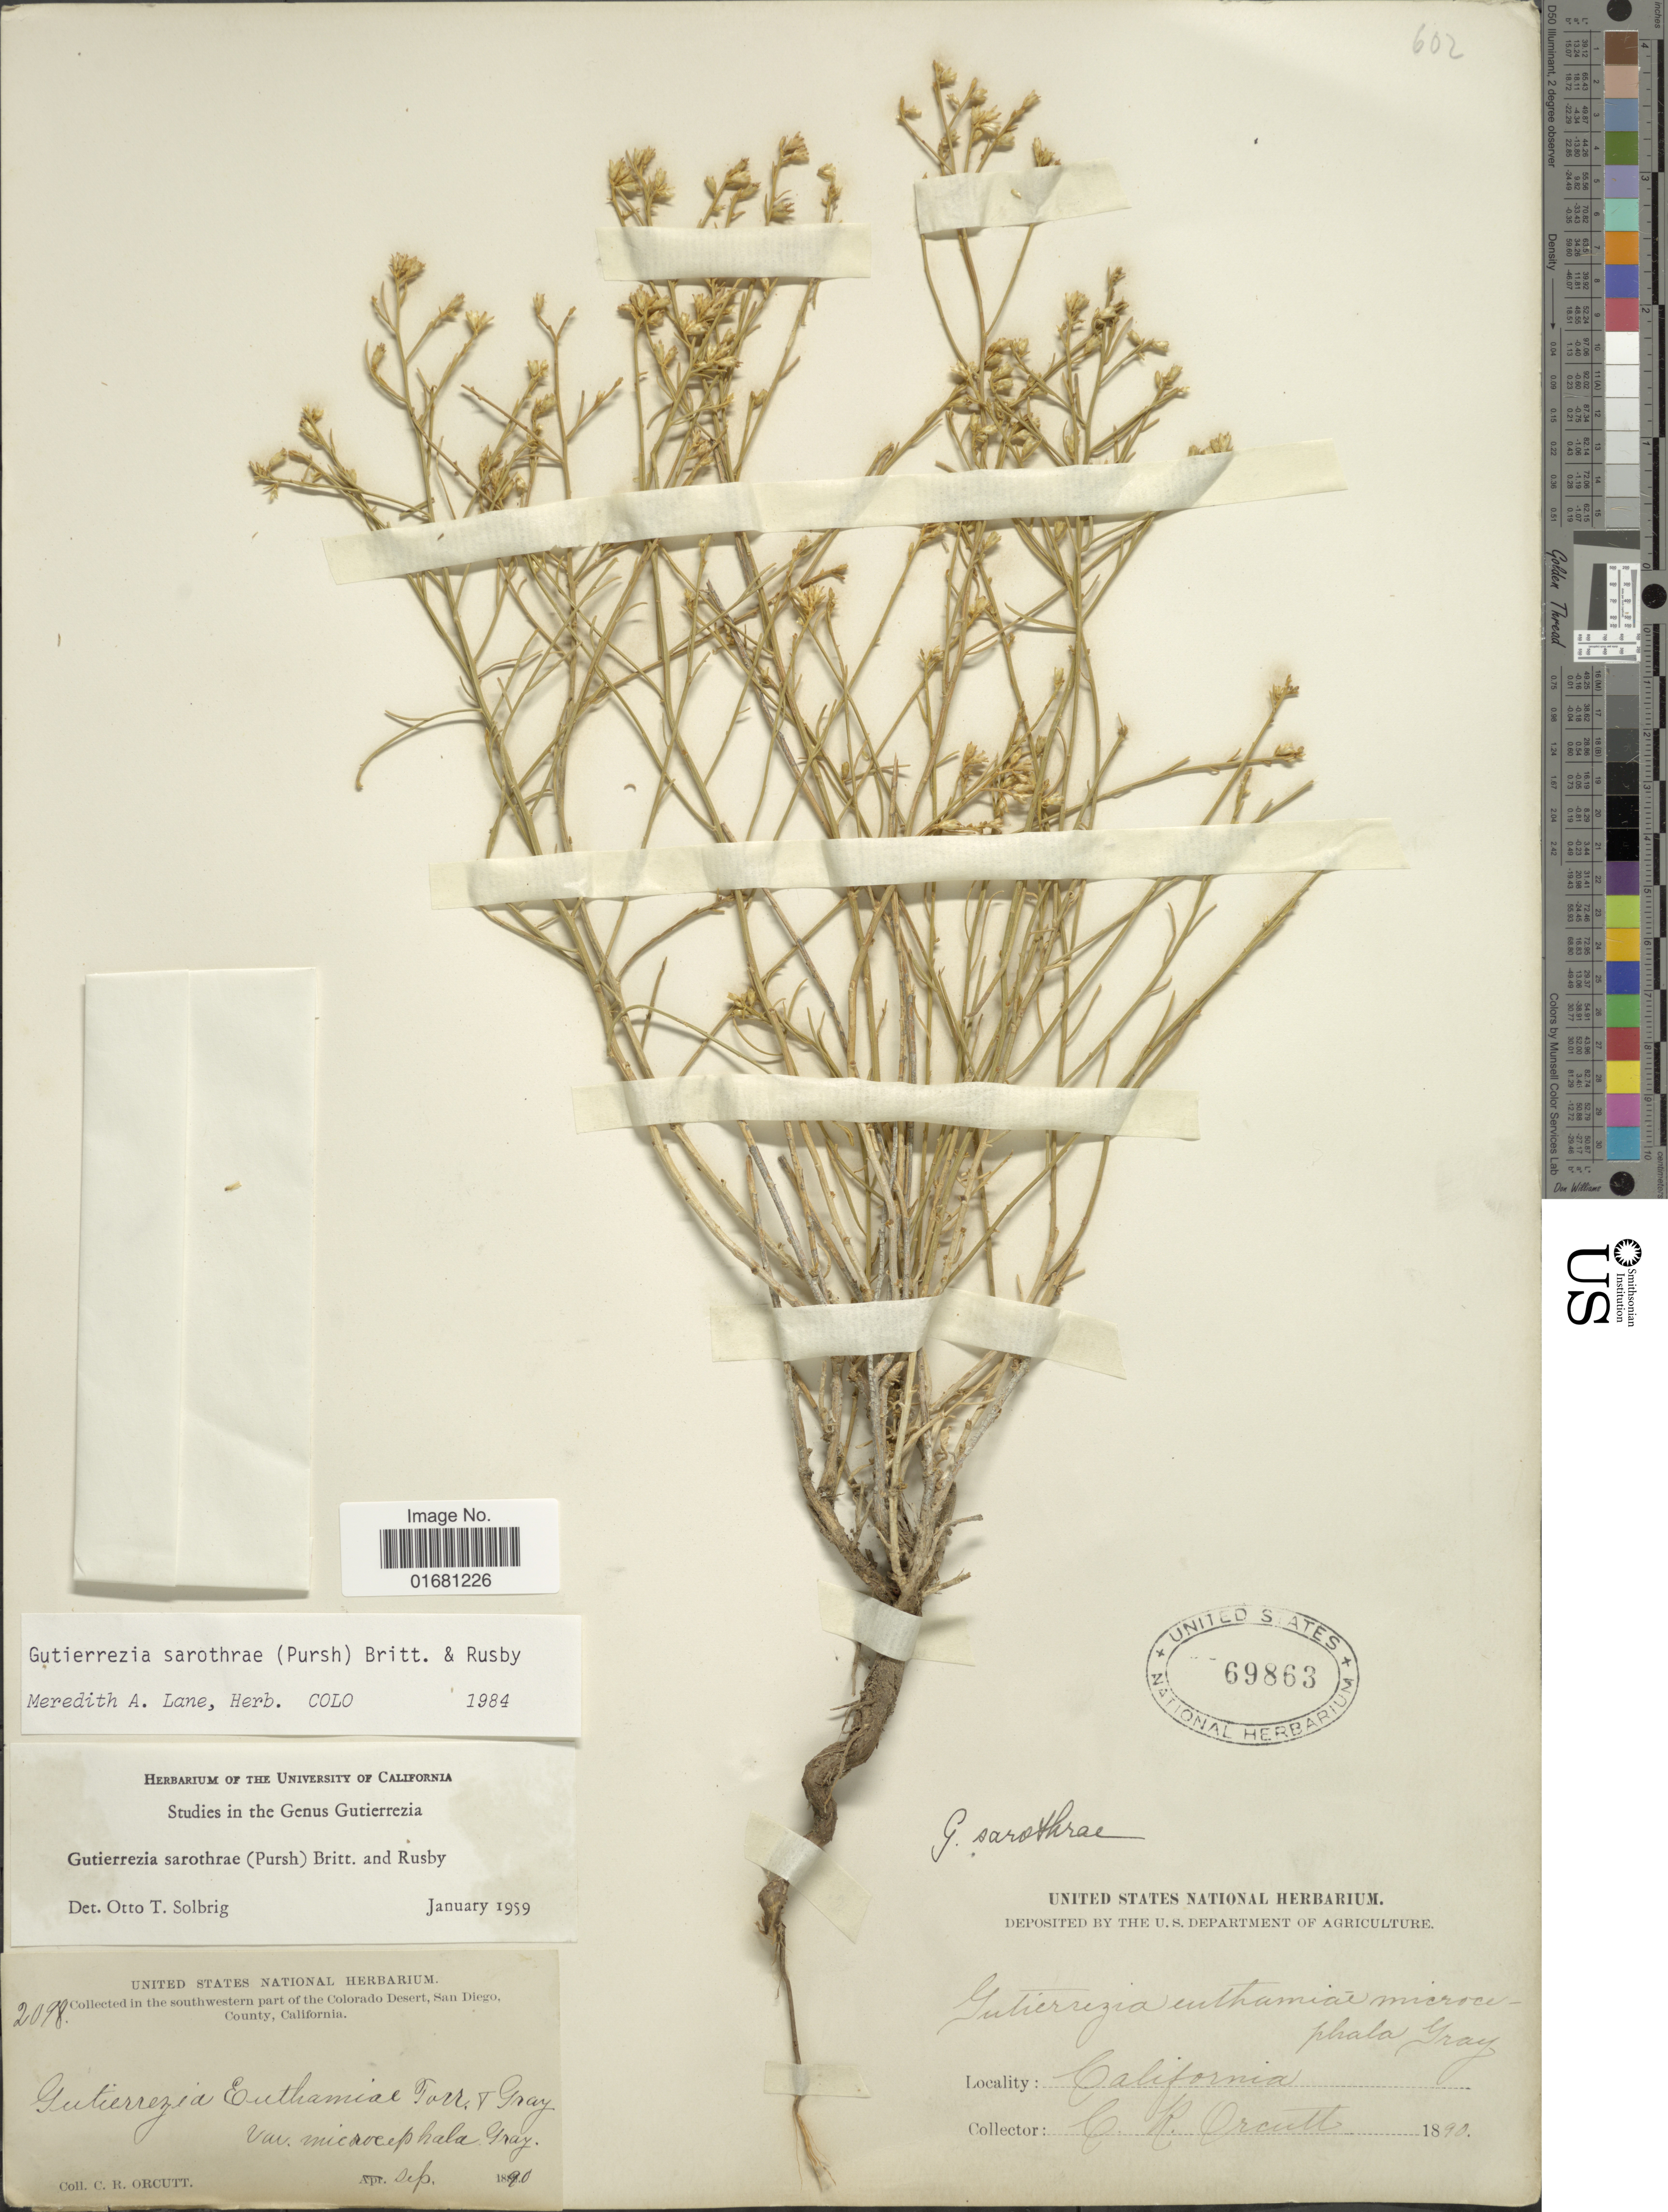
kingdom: Plantae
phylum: Tracheophyta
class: Magnoliopsida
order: Asterales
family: Asteraceae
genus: Gutierrezia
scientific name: Gutierrezia sarothrae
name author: (Pursh) Britton & Rusby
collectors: C. R. Orcutt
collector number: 2098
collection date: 1890-09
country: United States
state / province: California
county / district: San Diego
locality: In the southwestern part of the Colorado Desert, San Diego County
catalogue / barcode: US 69863